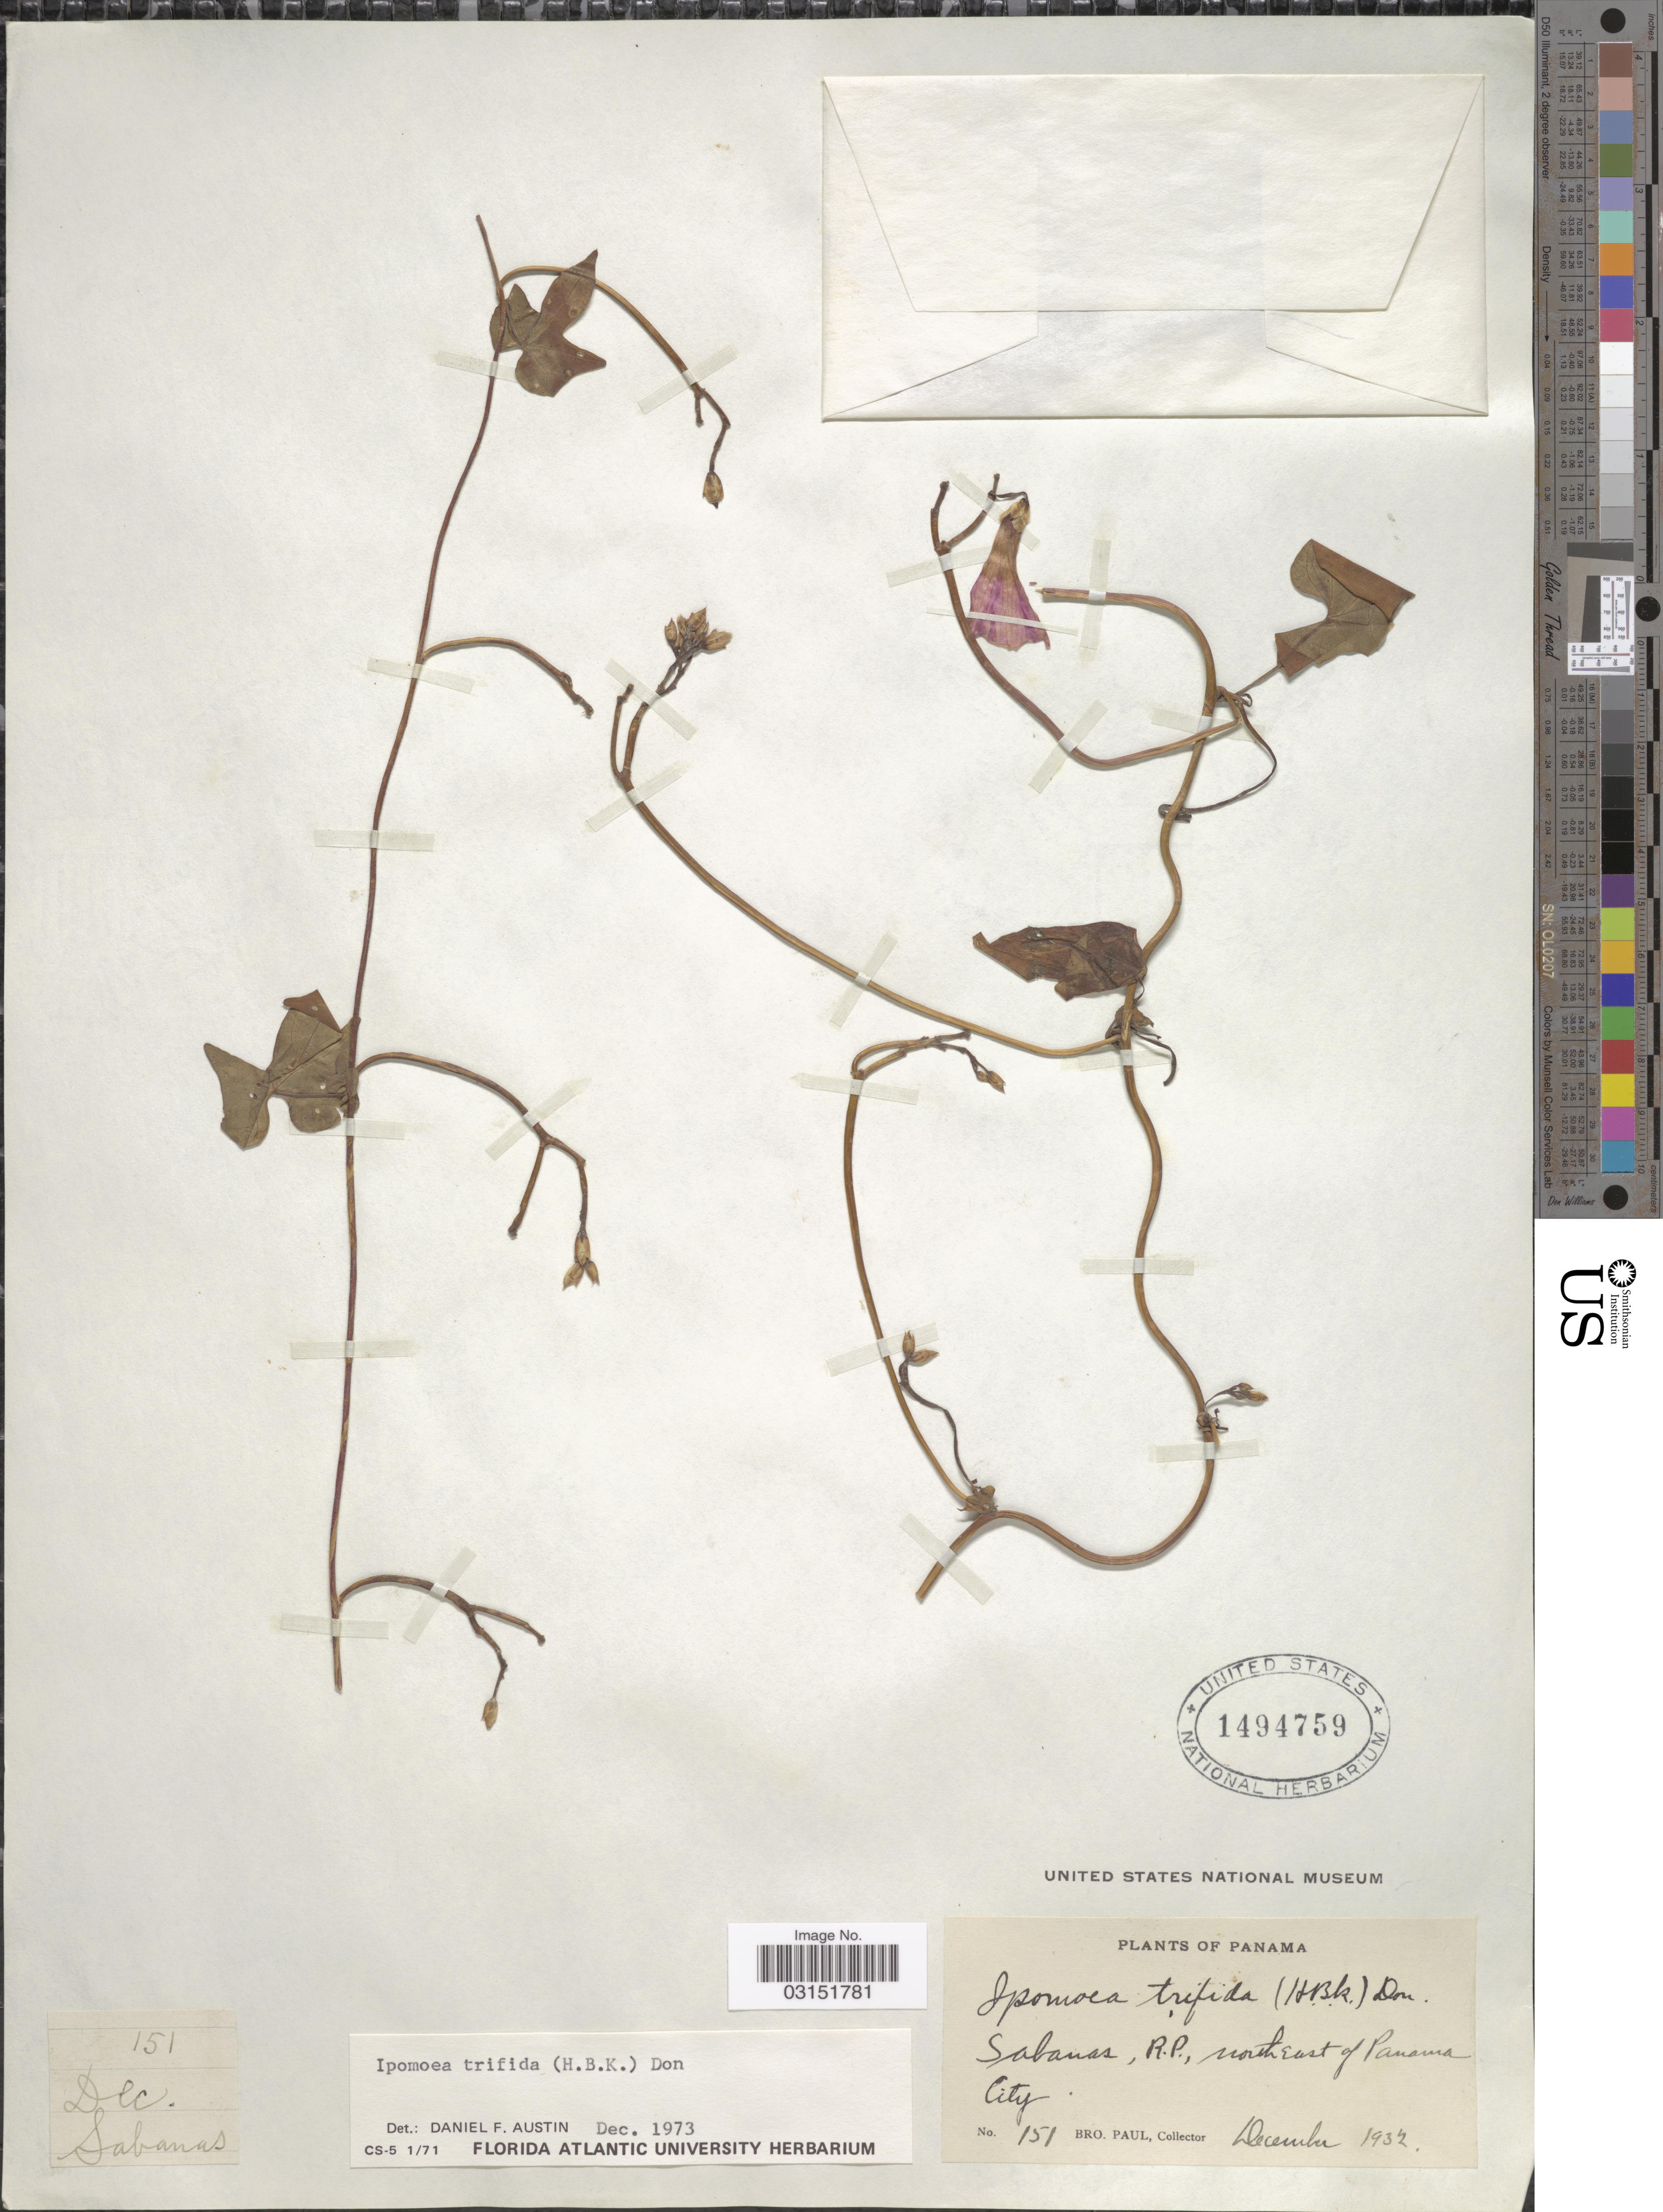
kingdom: Plantae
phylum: Tracheophyta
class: Magnoliopsida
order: Solanales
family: Convolvulaceae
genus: Ipomoea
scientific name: Ipomoea trifida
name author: (Kunth) G. Don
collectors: B. Paul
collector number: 151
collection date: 1932-12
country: Panama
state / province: Panamá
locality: Sabanas, R.P., southeast of Panama CIty.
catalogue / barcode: US 1494759